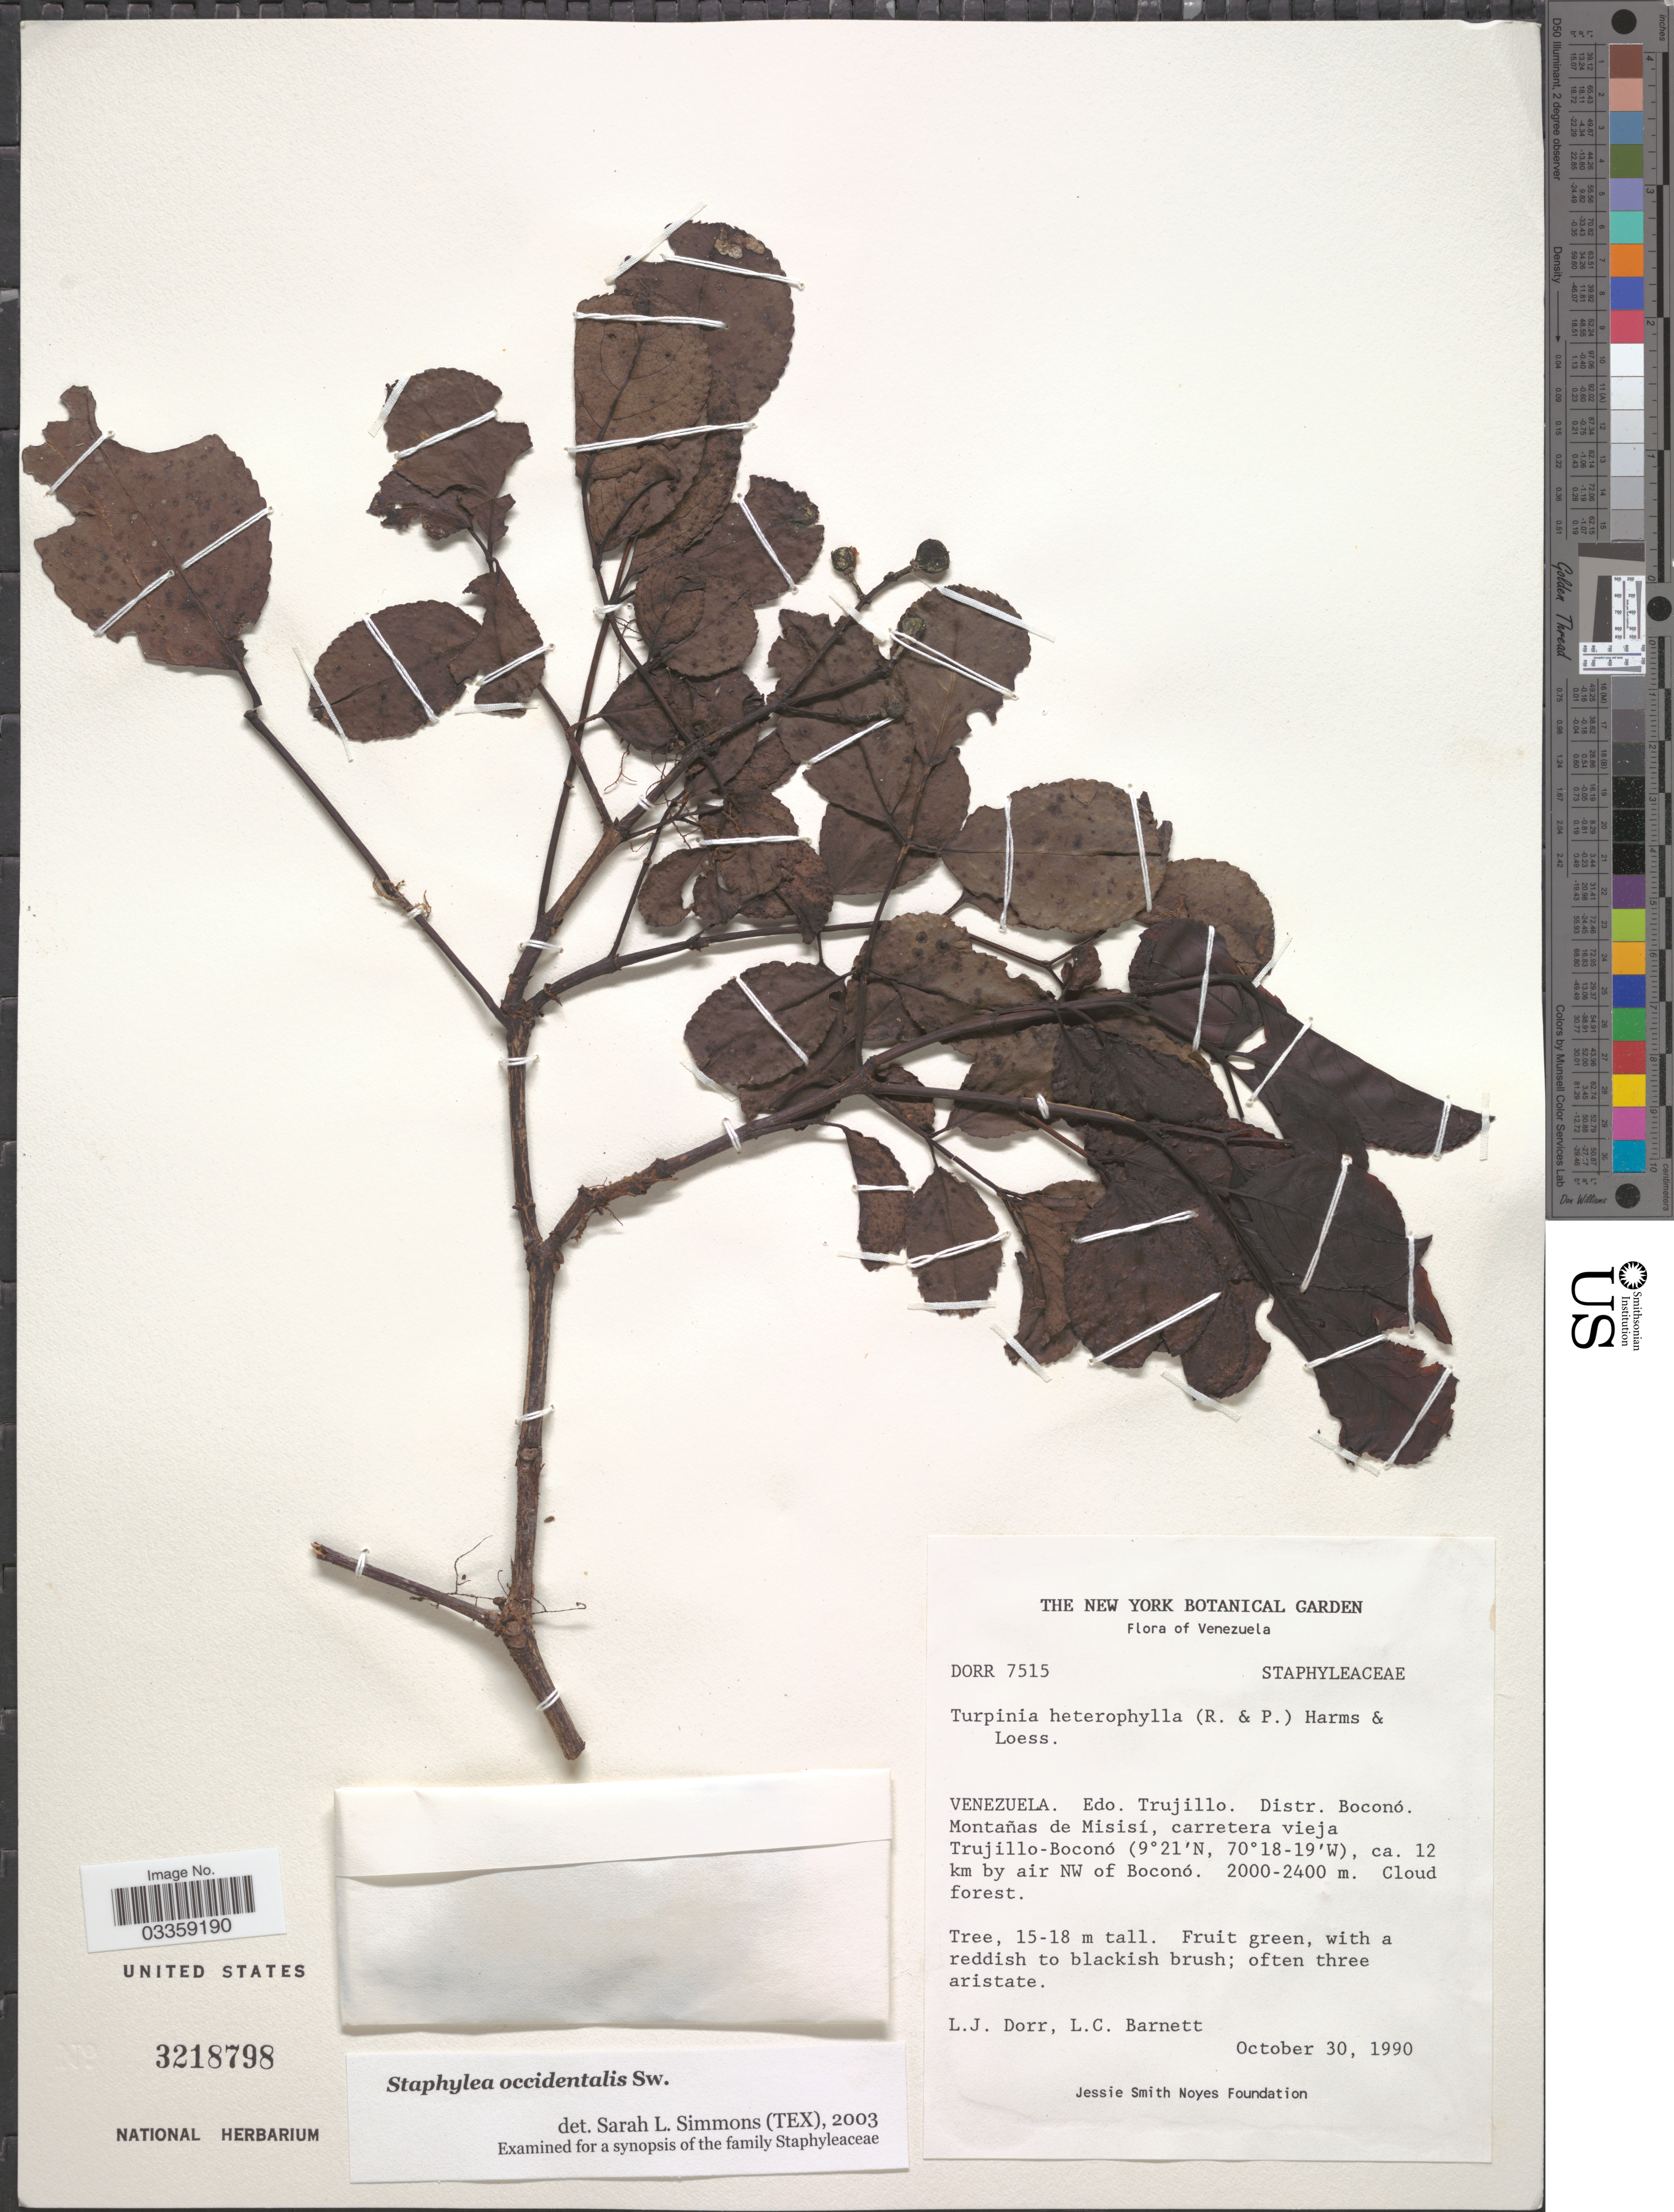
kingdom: Plantae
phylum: Tracheophyta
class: Magnoliopsida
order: Crossosomatales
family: Staphyleaceae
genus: Turpinia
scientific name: Turpinia occidentalis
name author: (Sw.) G. Don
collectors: L. J. Dorr & L. C. Barnett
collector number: DORR7515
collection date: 1990-10-30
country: Venezuela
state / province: Trujillo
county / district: Boconó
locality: Montañas de Misisí, carretera vieja Trujillo-Boconó, ca. 12 km by air NW of Boconó.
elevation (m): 2000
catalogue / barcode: US 3218798